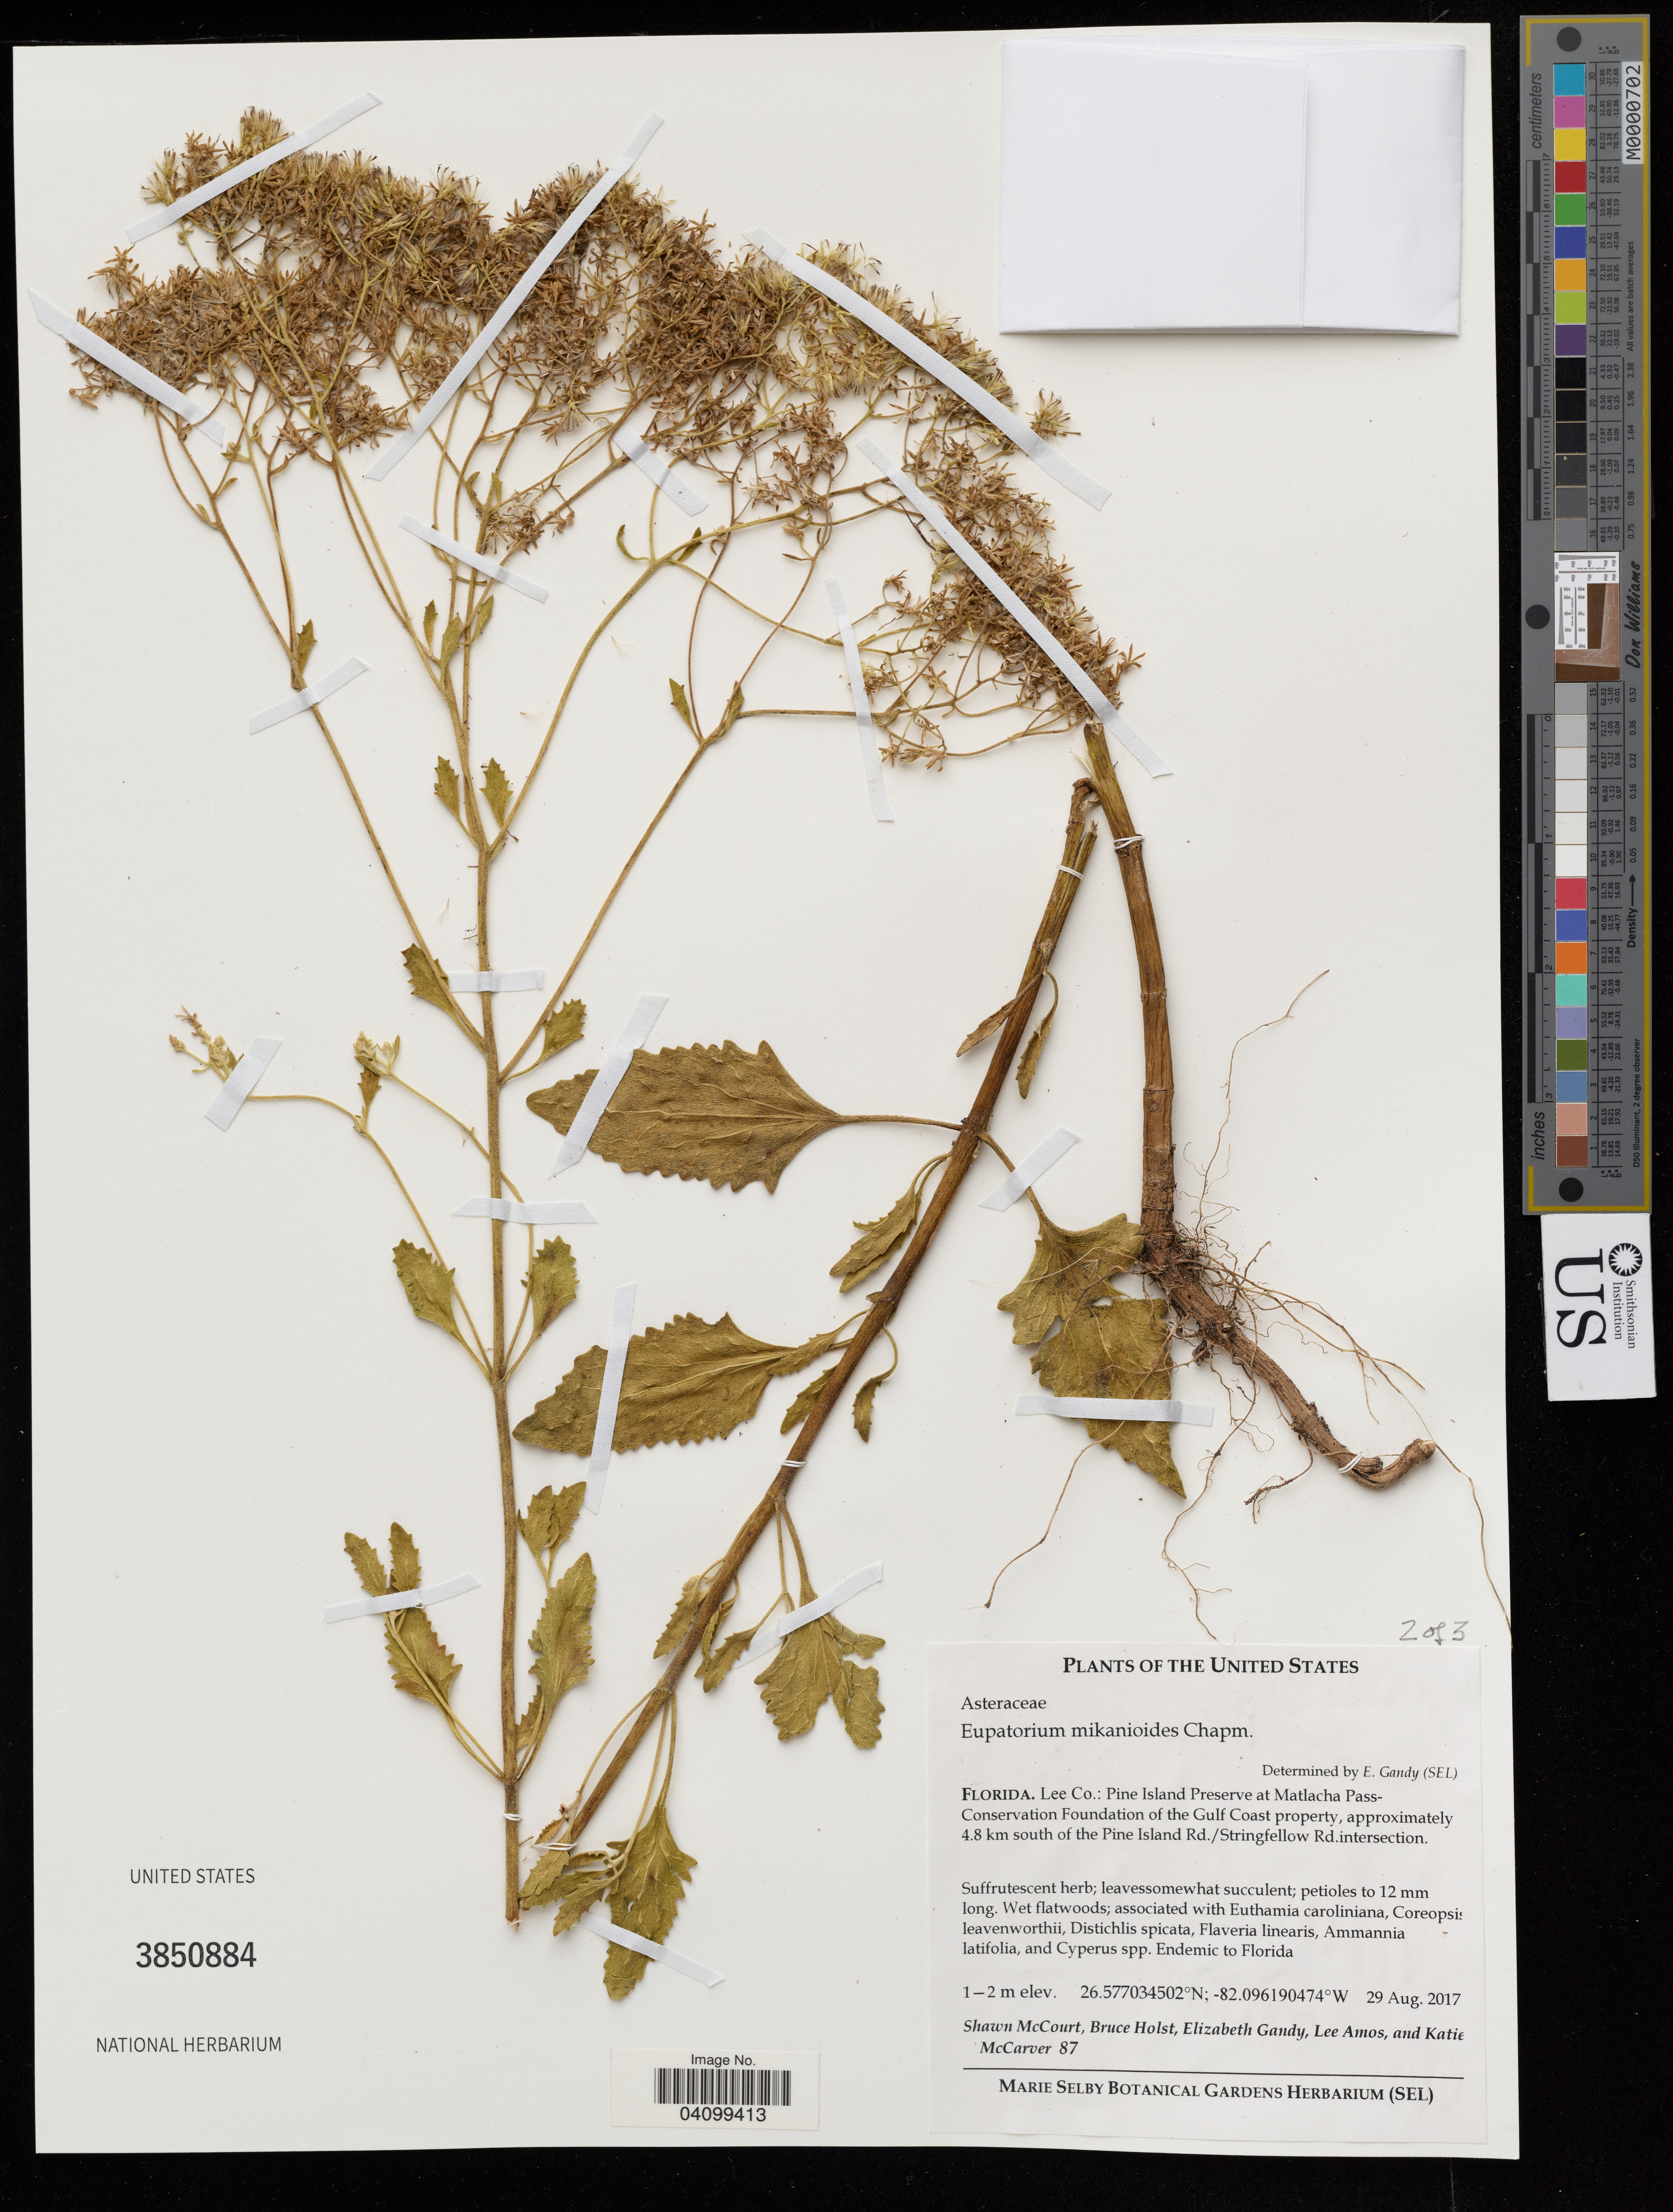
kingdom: Plantae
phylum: Tracheophyta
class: Magnoliopsida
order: Asterales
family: Asteraceae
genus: Eupatorium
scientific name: Eupatorium mikanioides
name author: Chapman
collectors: R. McCourt, B. Holst & L. Amos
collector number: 87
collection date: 2017-08-29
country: United States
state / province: Florida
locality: Lee Co.: Pine Island Preserve at Matlacha Pass- Conservation Foundation of the Gulf Coast property, approximately 4.8 km south of the Pine Island Rd./Stringfellow Rd.intersection.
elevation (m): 1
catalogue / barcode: US 3850884